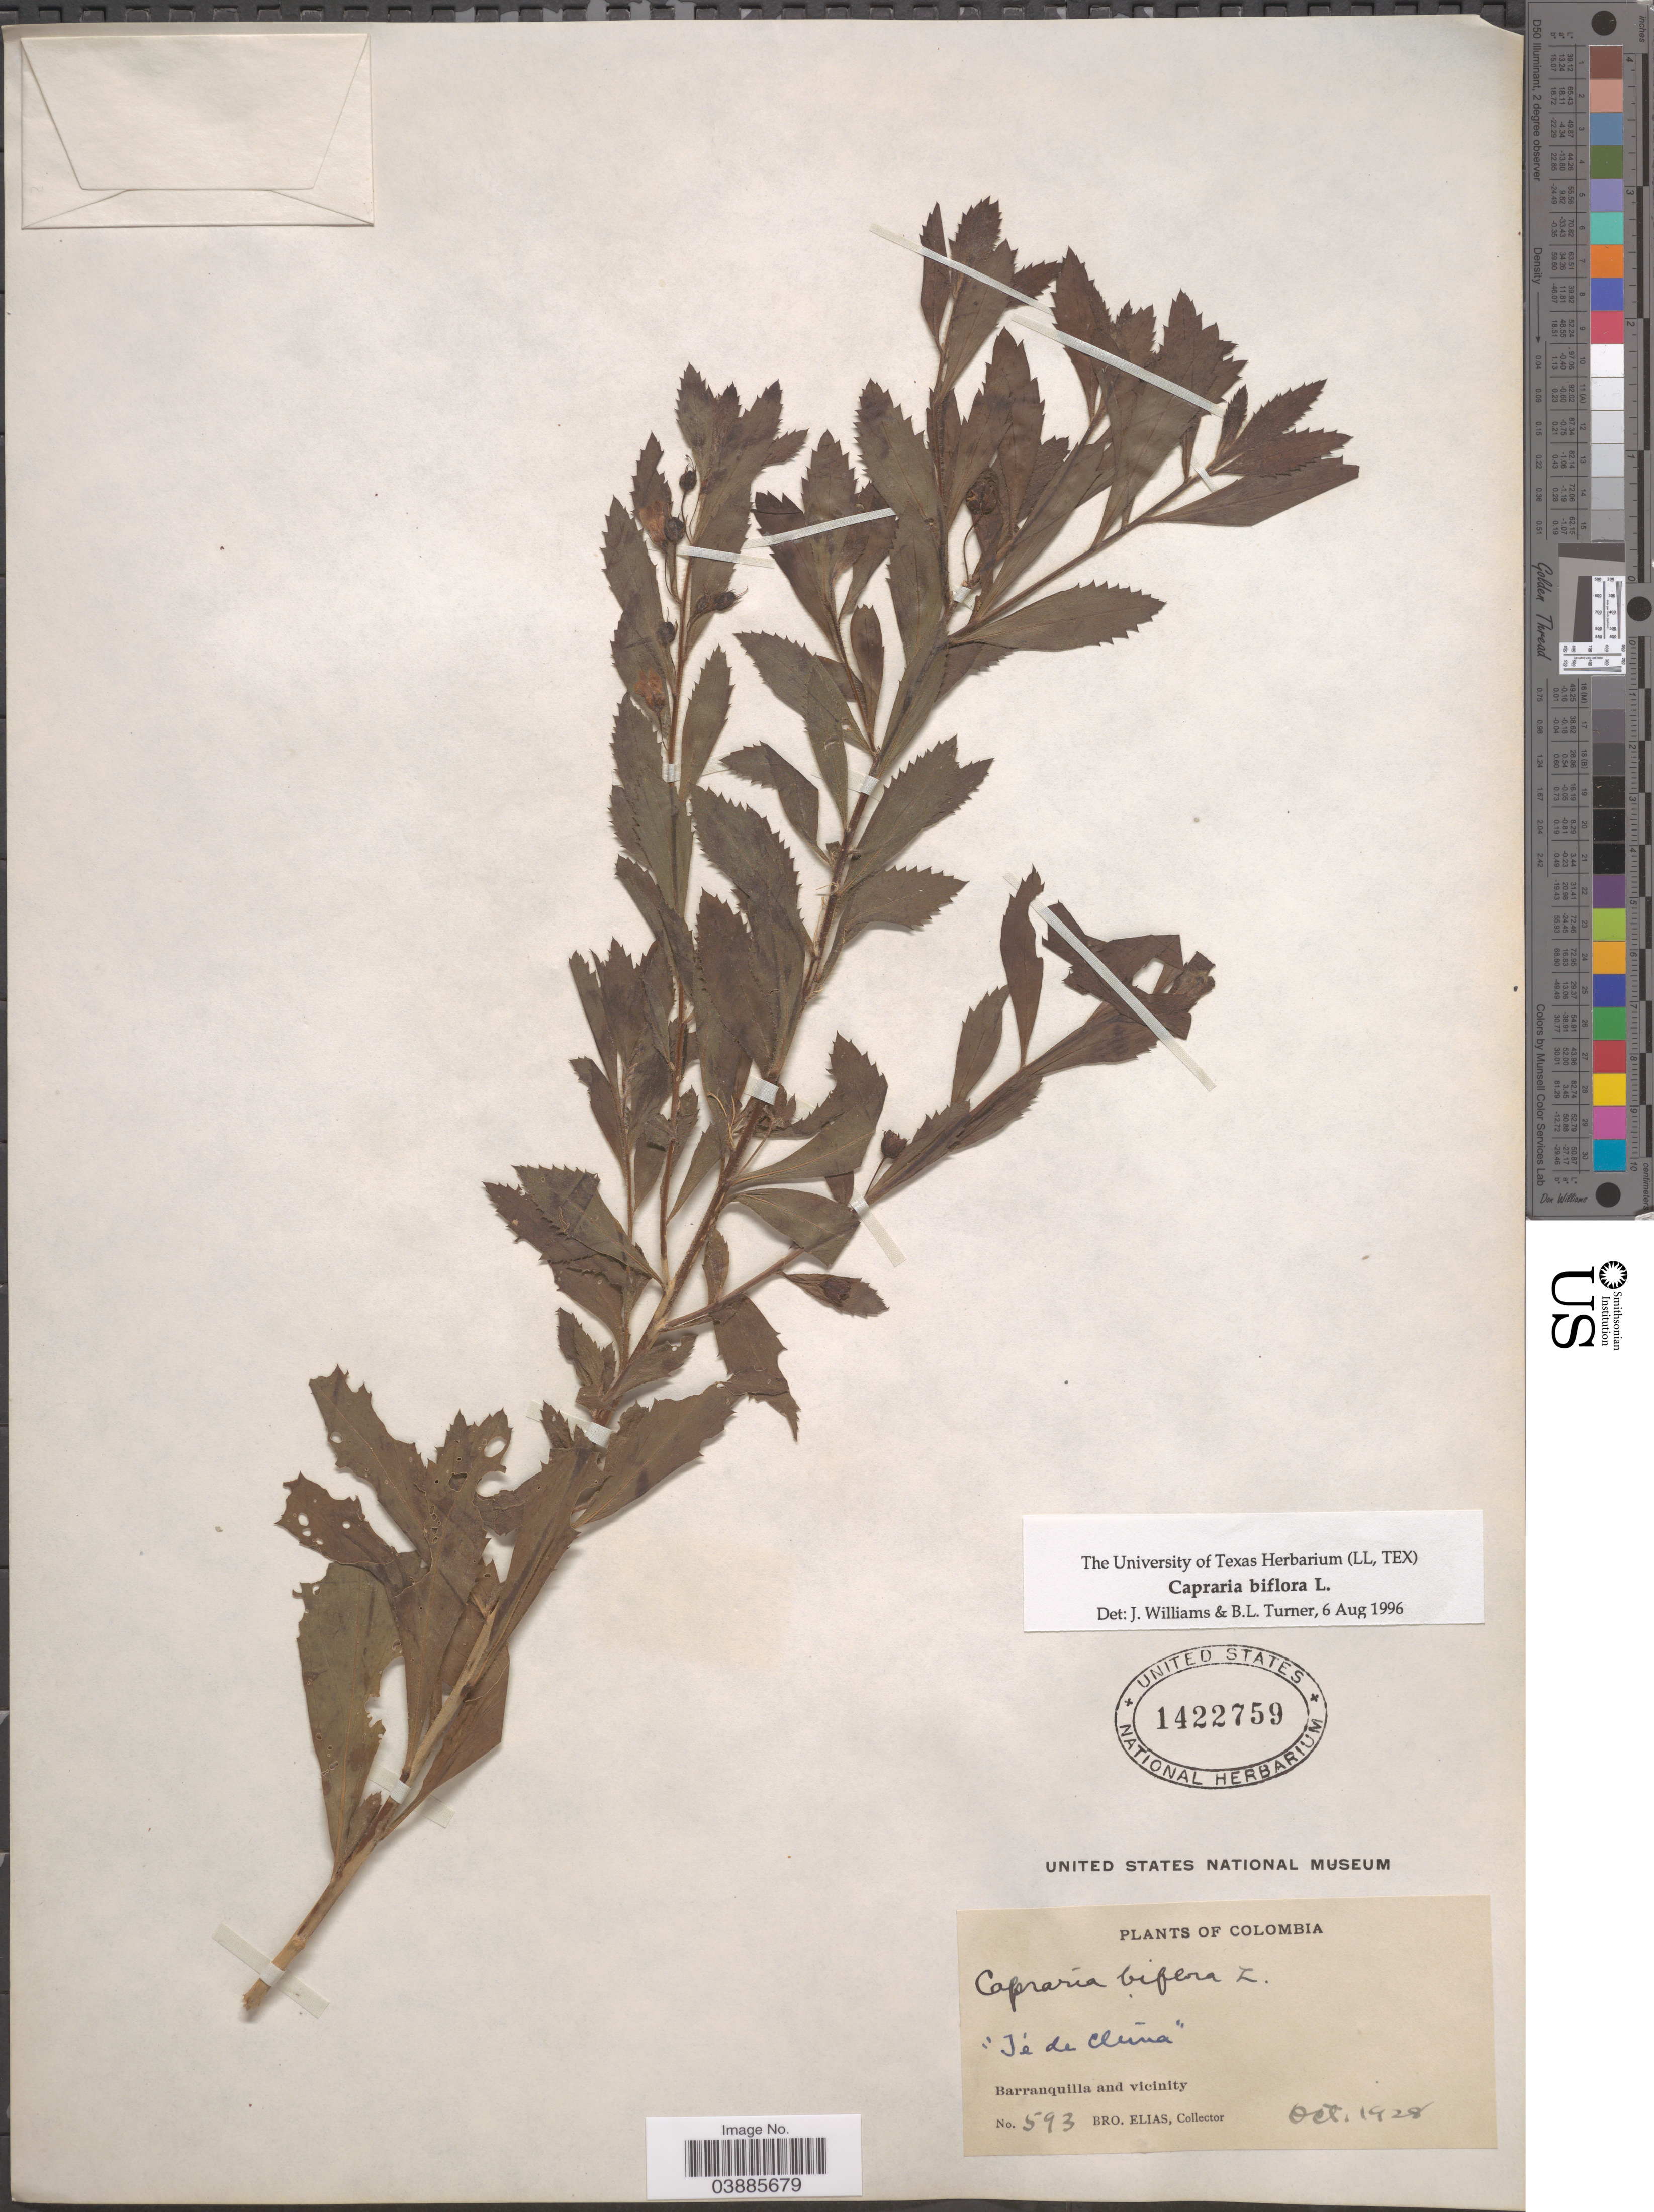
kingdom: Plantae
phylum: Tracheophyta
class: Magnoliopsida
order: Lamiales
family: Scrophulariaceae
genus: Capraria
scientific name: Capraria biflora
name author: L.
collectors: Bro. Elias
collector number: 593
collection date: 1928-10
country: Colombia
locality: Barranquilla and vicinity.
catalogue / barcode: US 1422759